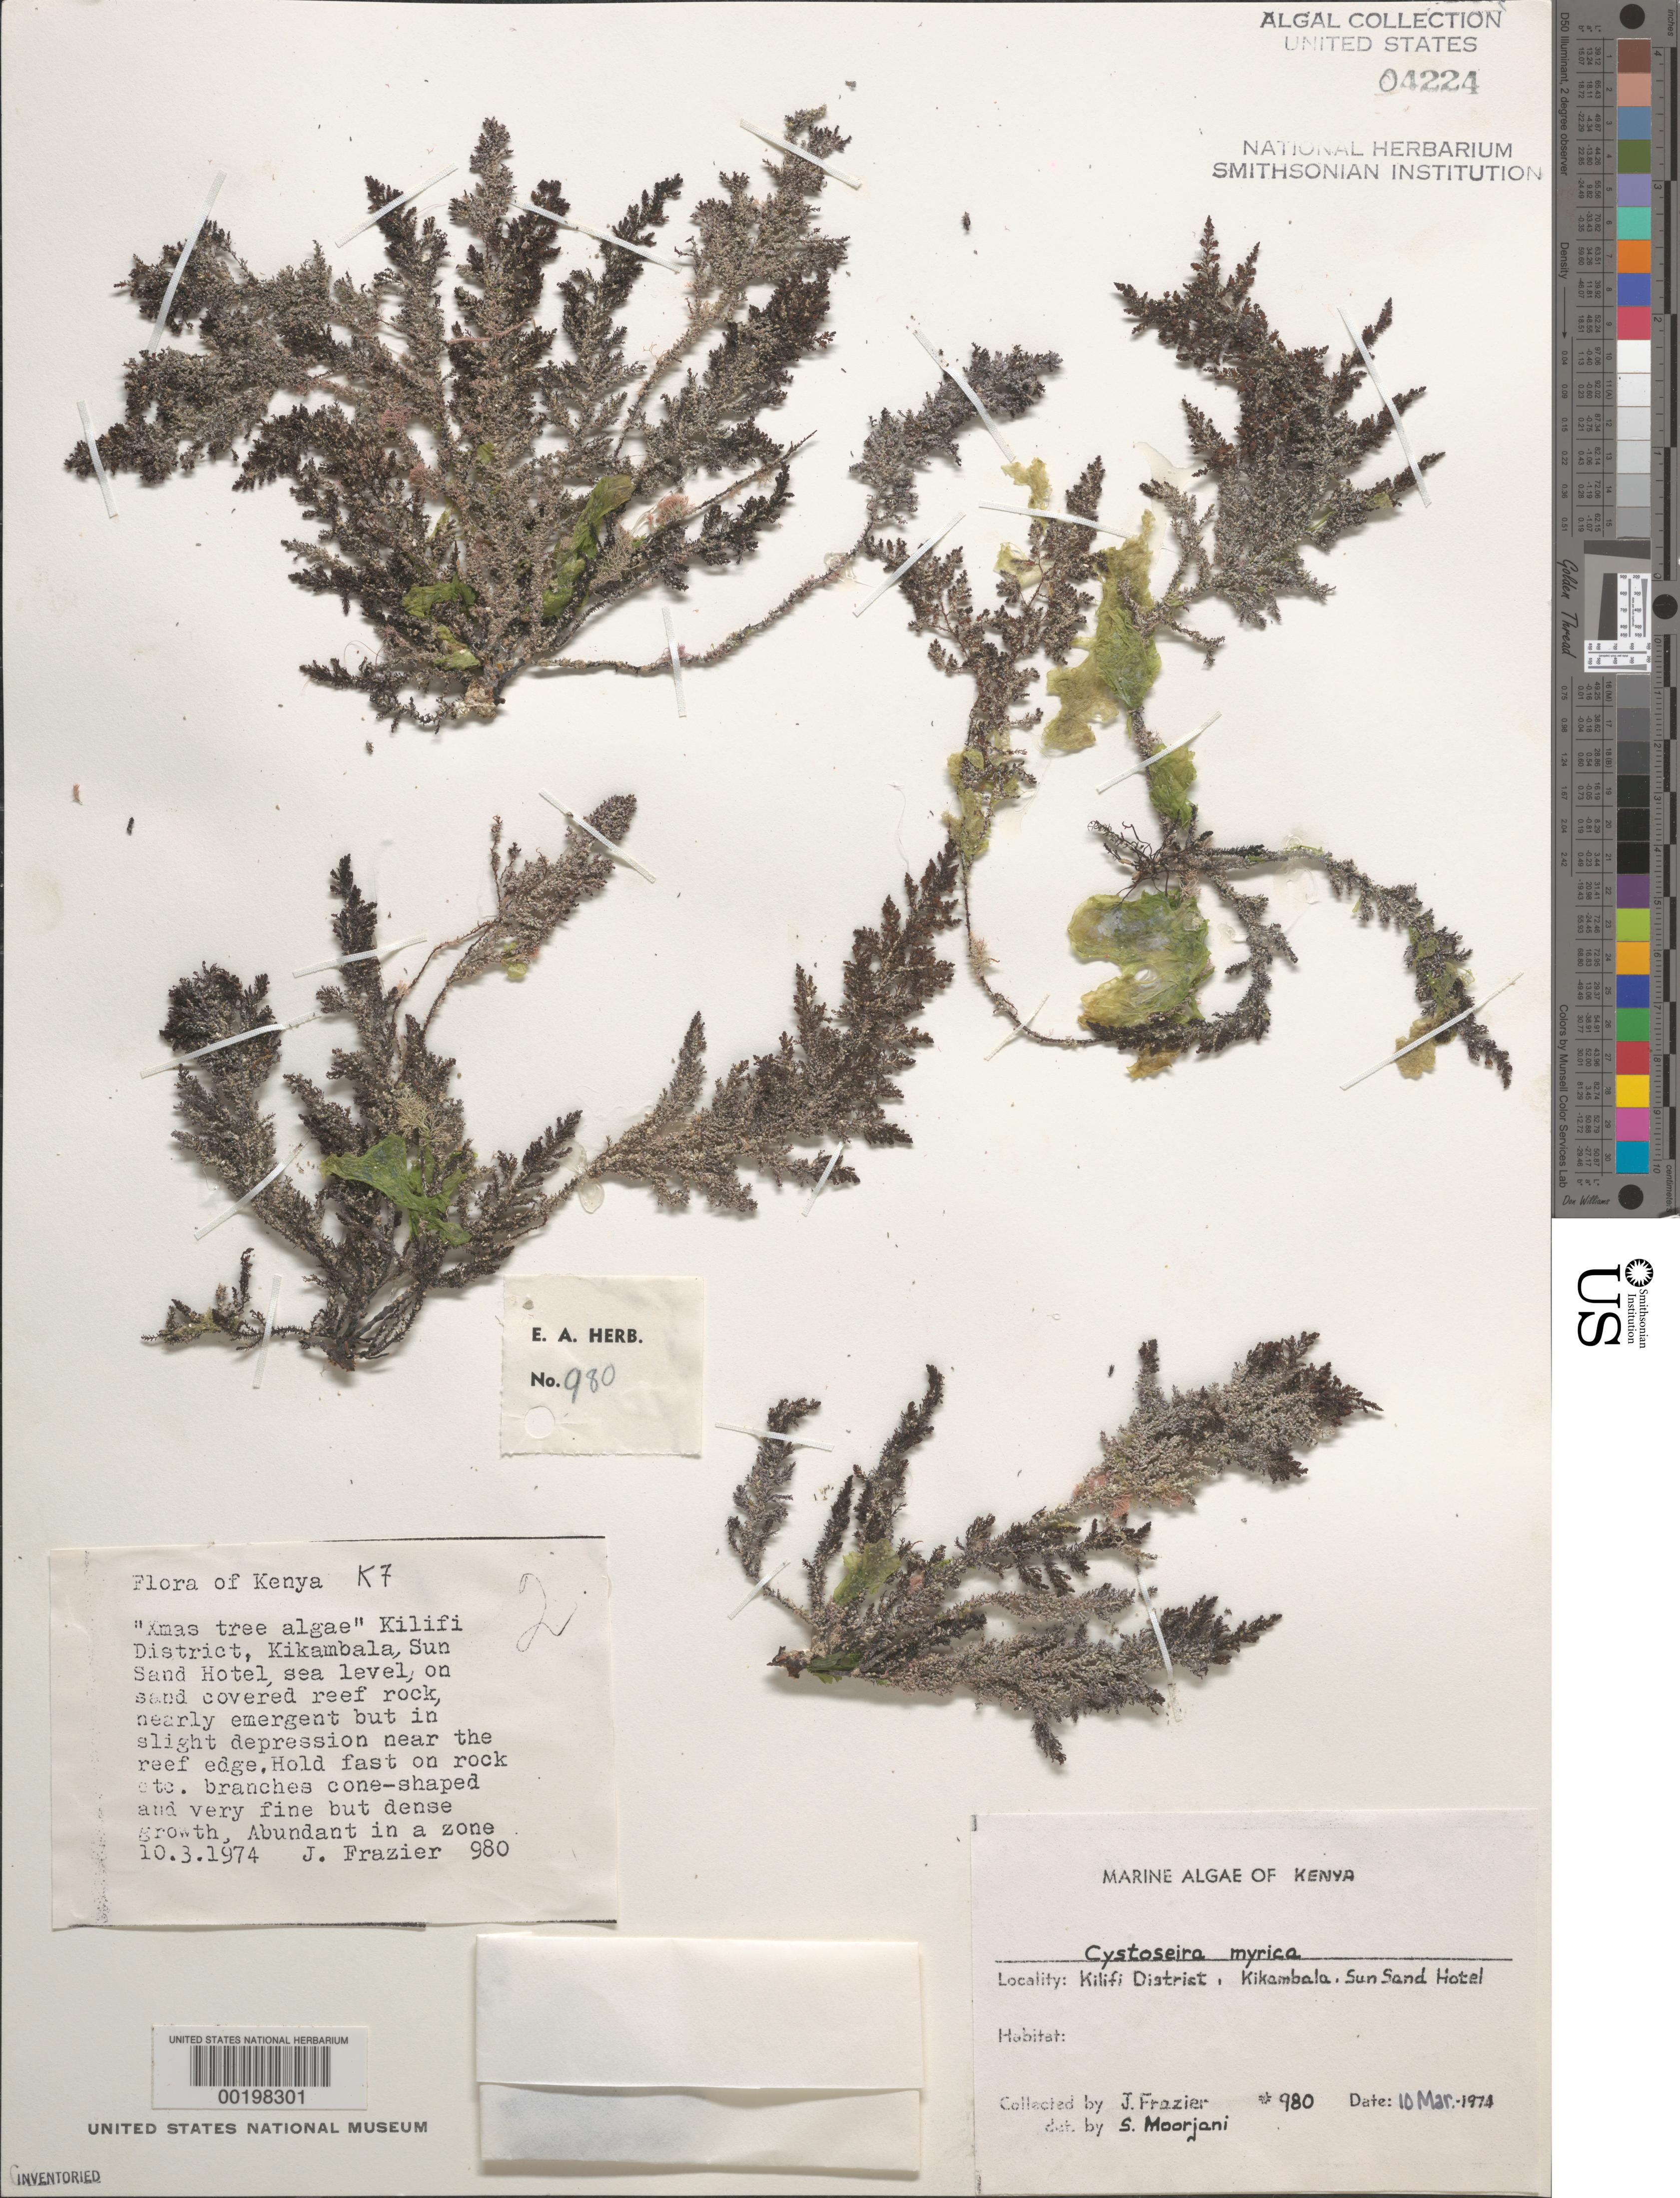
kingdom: Chromista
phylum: Ochrophyta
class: Phaeophyceae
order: Fucales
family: Sargassaceae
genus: Cystoseira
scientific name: Cystoseira myrica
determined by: Moorjani, S.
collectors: J. Frazier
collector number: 980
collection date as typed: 10 Mar 1974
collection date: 1974-03-10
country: Kenya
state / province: Kilifi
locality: Kikambala Sun Sand Hotel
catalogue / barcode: US 4224